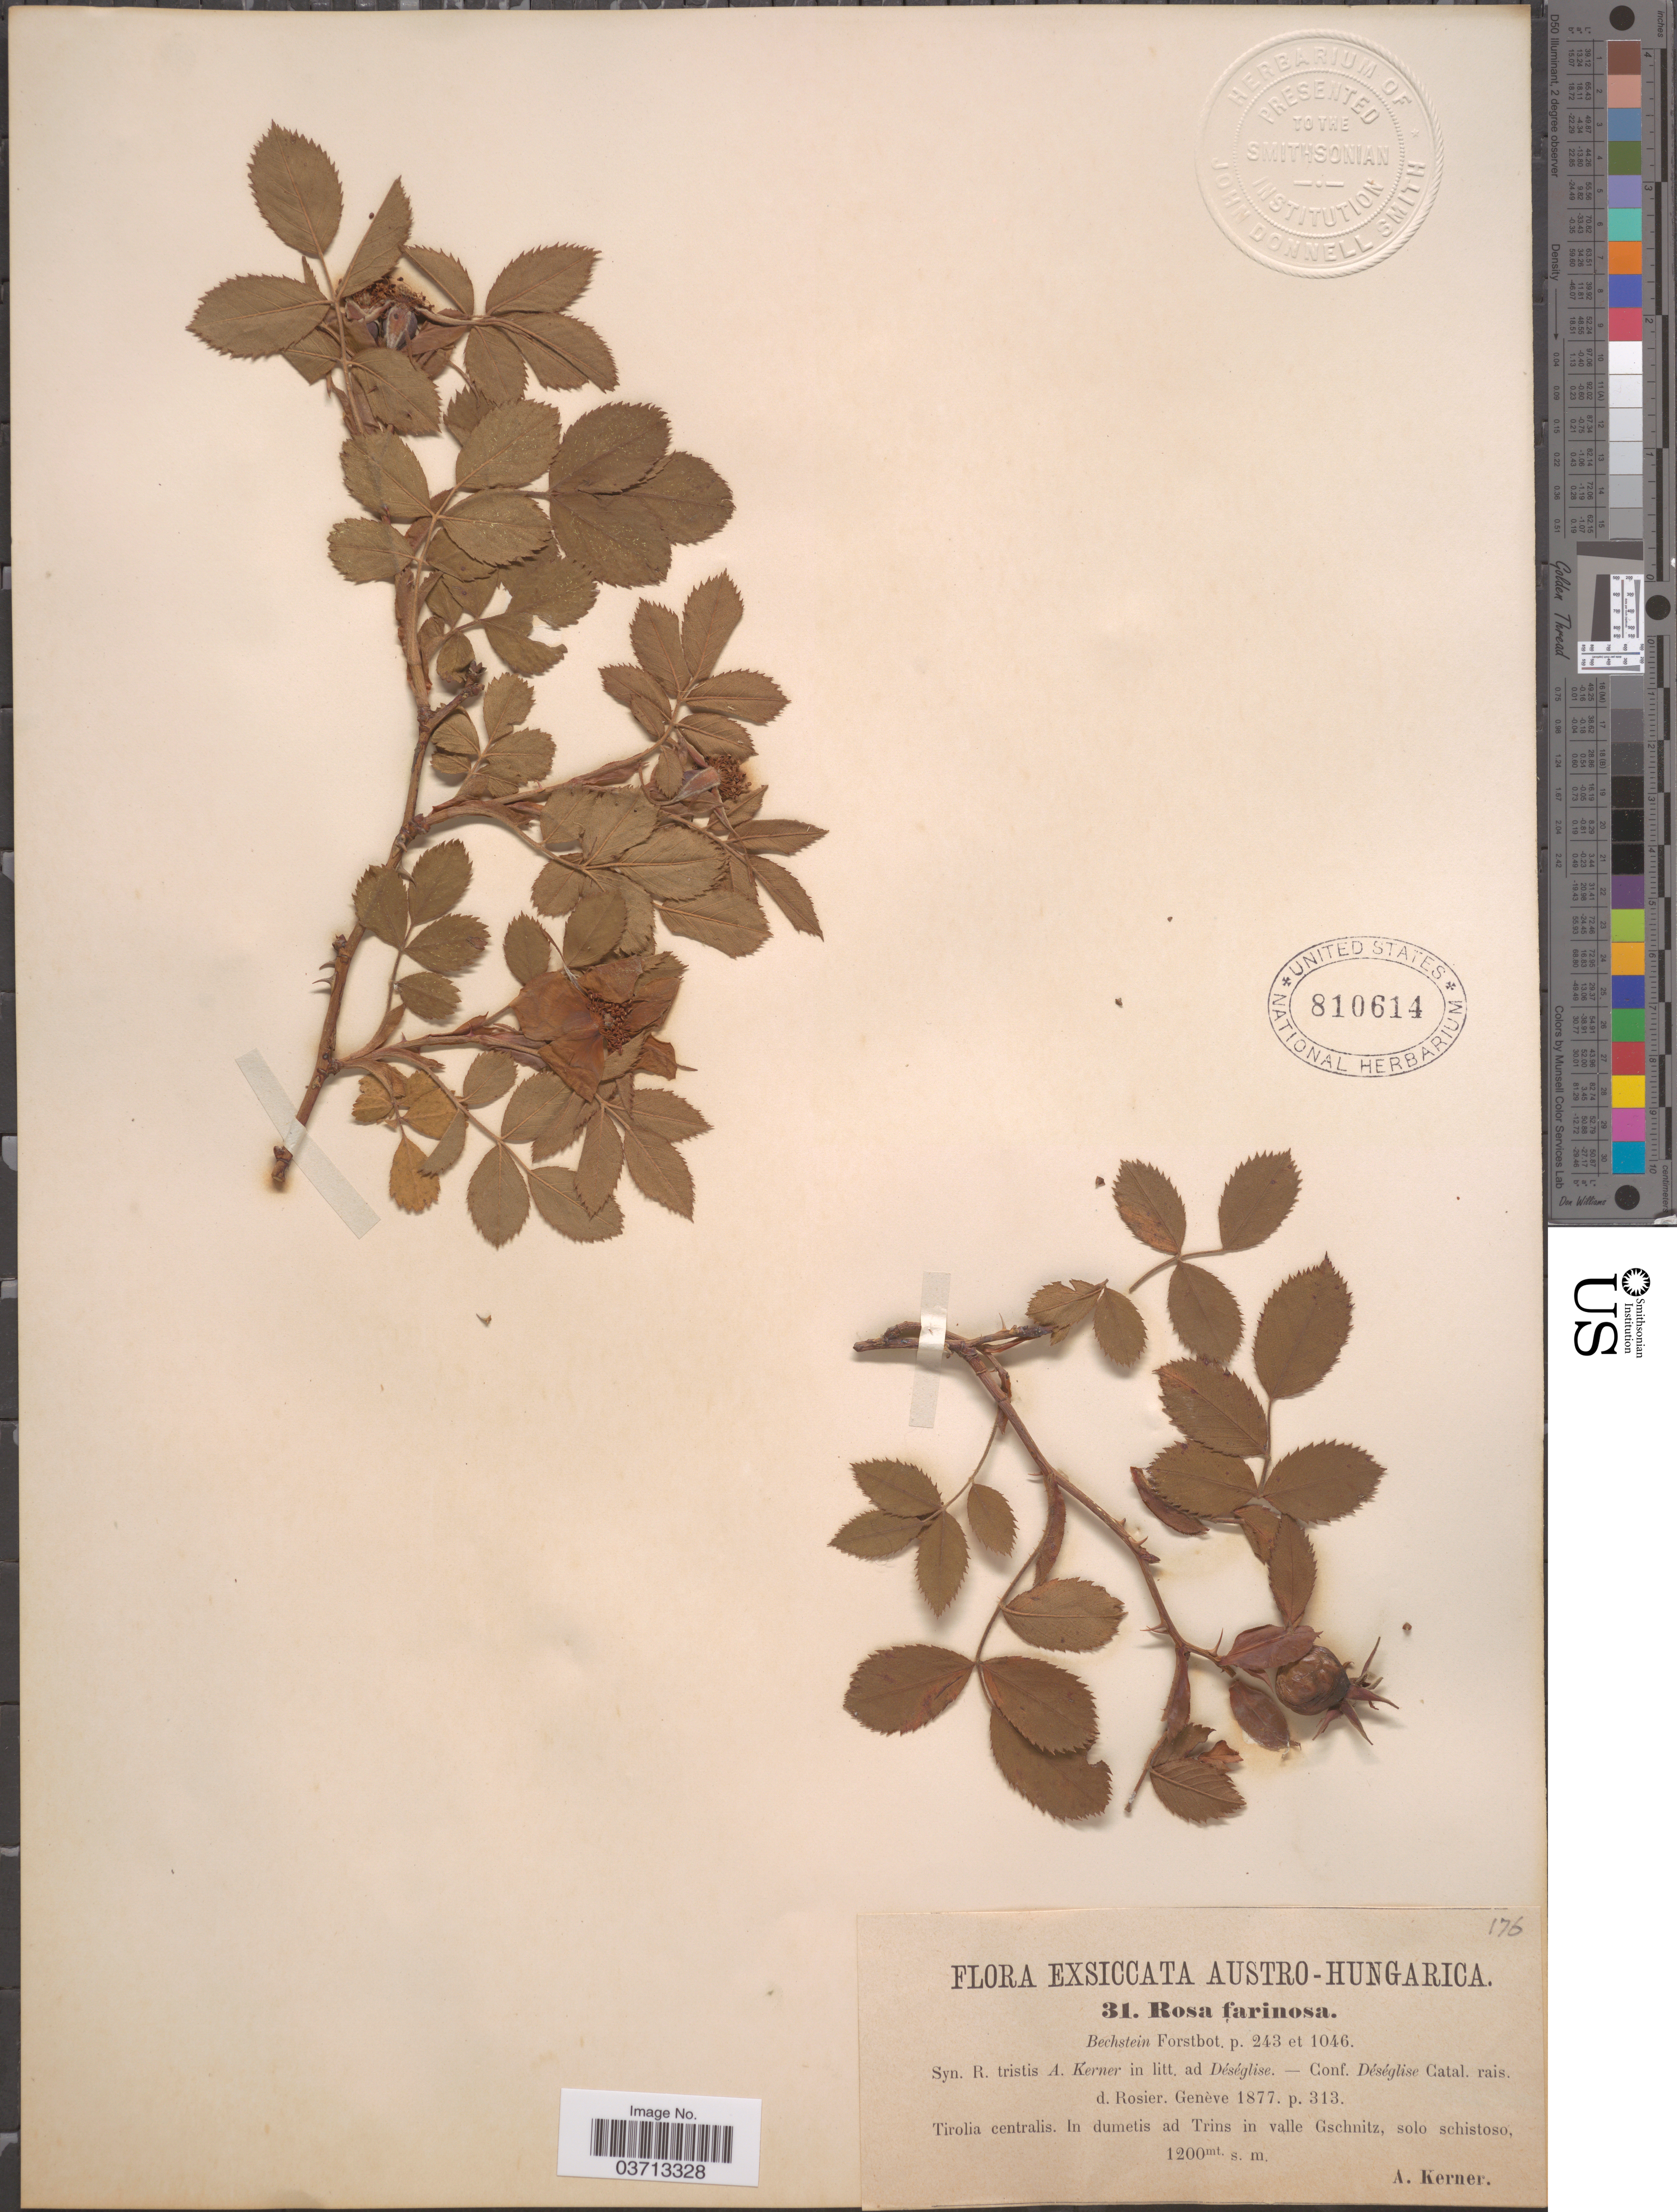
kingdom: Plantae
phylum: Tracheophyta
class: Magnoliopsida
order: Rosales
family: Rosaceae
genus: Rosa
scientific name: Rosa farinosa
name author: Bechst.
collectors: A. Kerner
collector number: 31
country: Austria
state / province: Tirol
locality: Austro-Hungarica. Tirolia centralis. In dumetis ad Trins in valle Gschnitz.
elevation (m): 1200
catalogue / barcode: US 810614